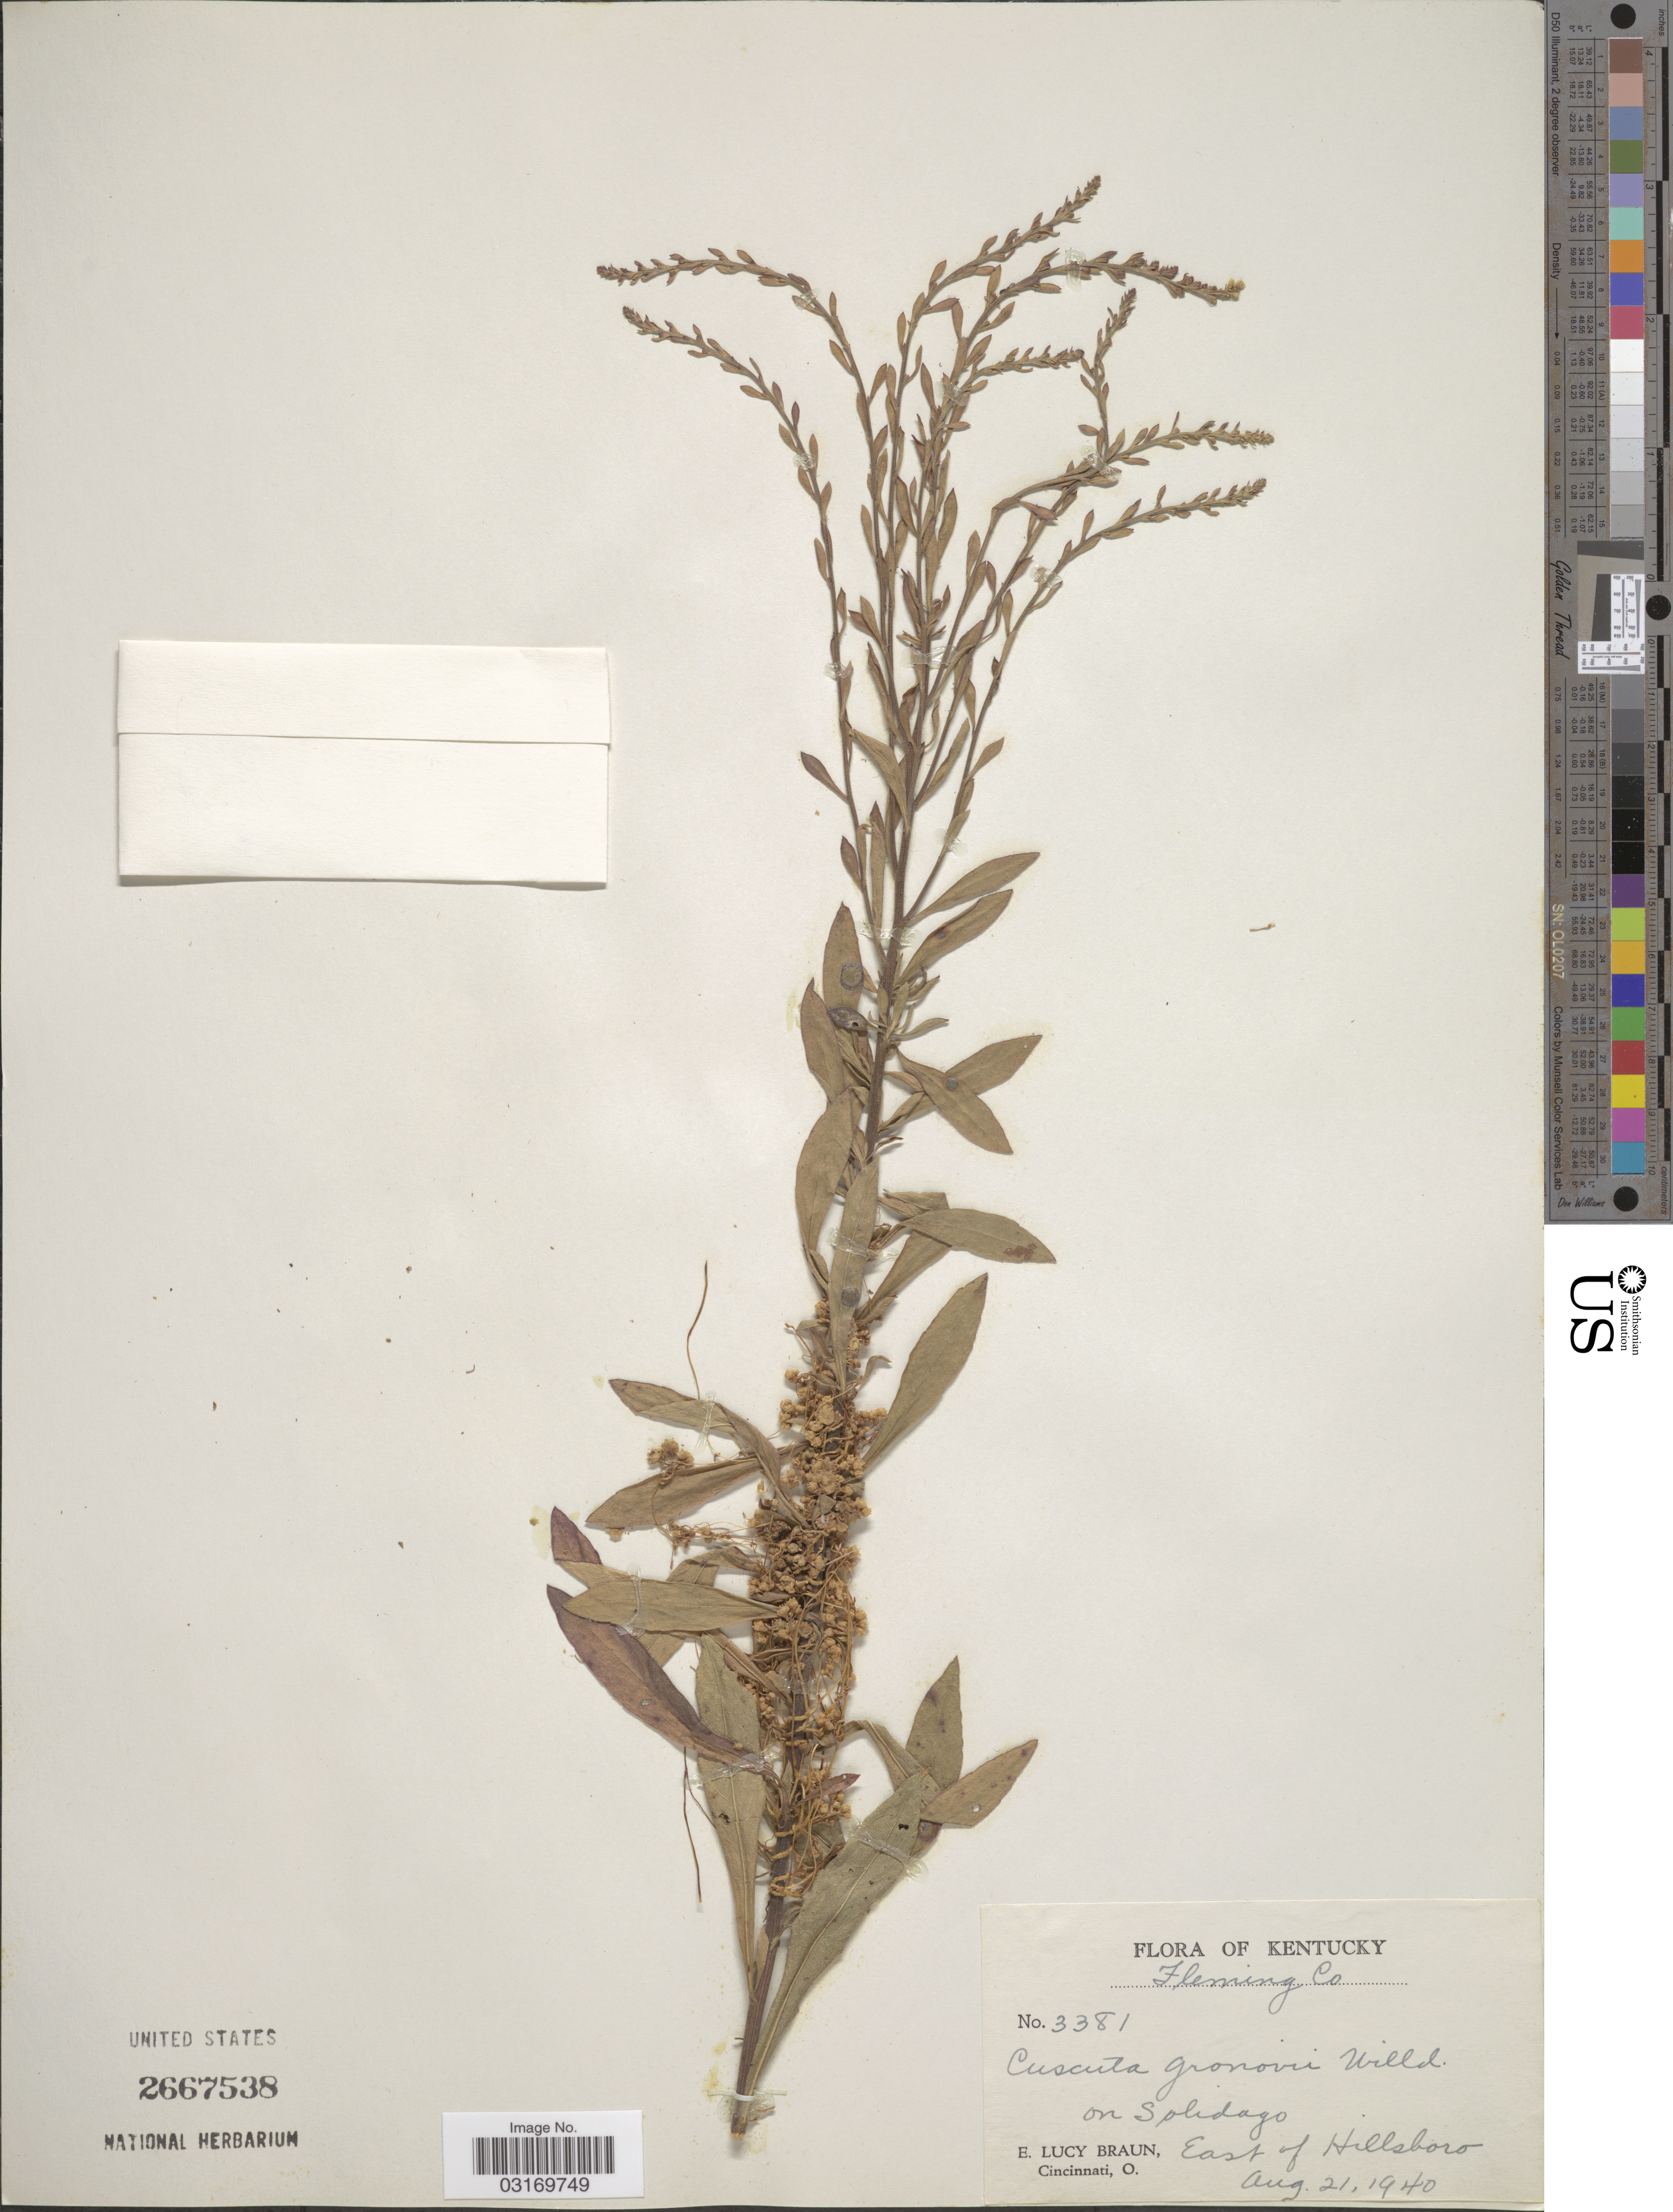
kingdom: Plantae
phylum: Tracheophyta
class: Magnoliopsida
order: Solanales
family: Convolvulaceae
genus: Cuscuta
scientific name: Cuscuta gronovii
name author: Willd. ex Schult.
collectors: E. L. Braun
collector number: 3381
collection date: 1940-08-21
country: United States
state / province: Kentucky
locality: Fleming Co. East of Hillsboro.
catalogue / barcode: US 2667538